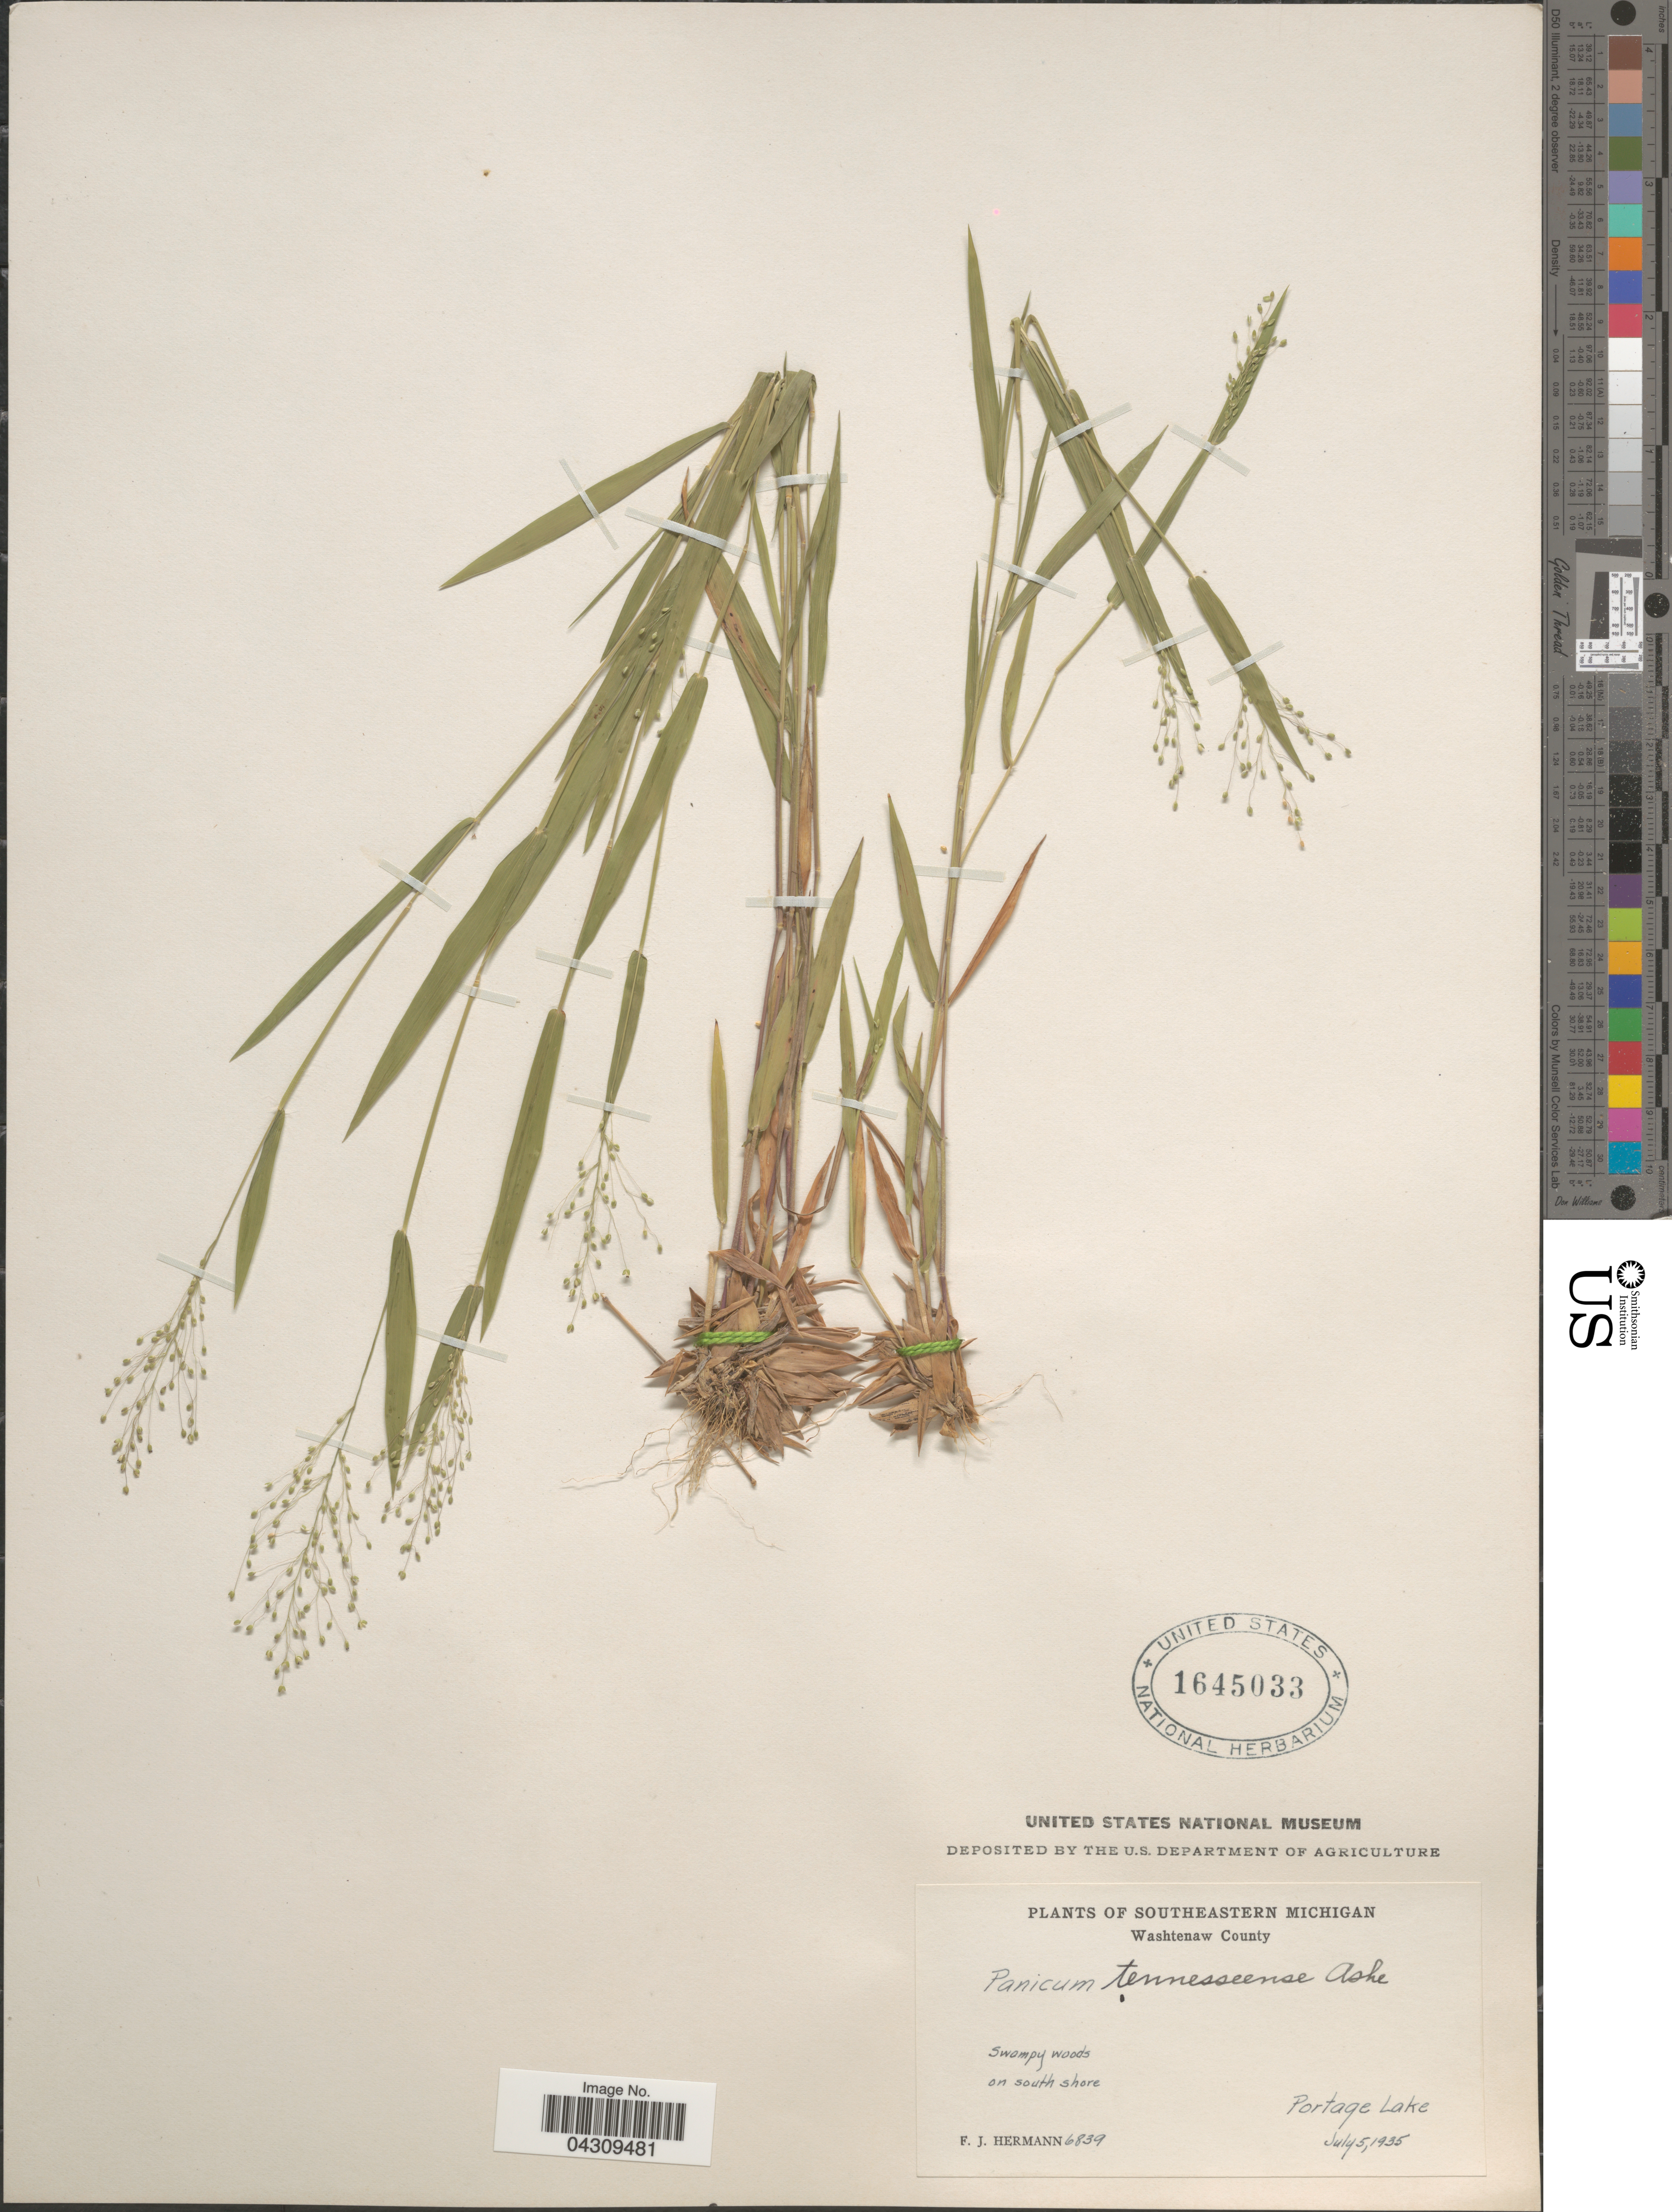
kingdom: Plantae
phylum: Tracheophyta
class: Liliopsida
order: Poales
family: Poaceae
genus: Dichanthelium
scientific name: Dichanthelium acuminatum var. acuminatum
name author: (Sw.) Gould & C.A. Clark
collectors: F. J. Hermann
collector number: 6839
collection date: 1935-07-05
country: United States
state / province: Michigan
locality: Southeastern Michigan. Washtenaw County. Swampy woods on south shore. Portage Lake.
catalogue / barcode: US 1645033